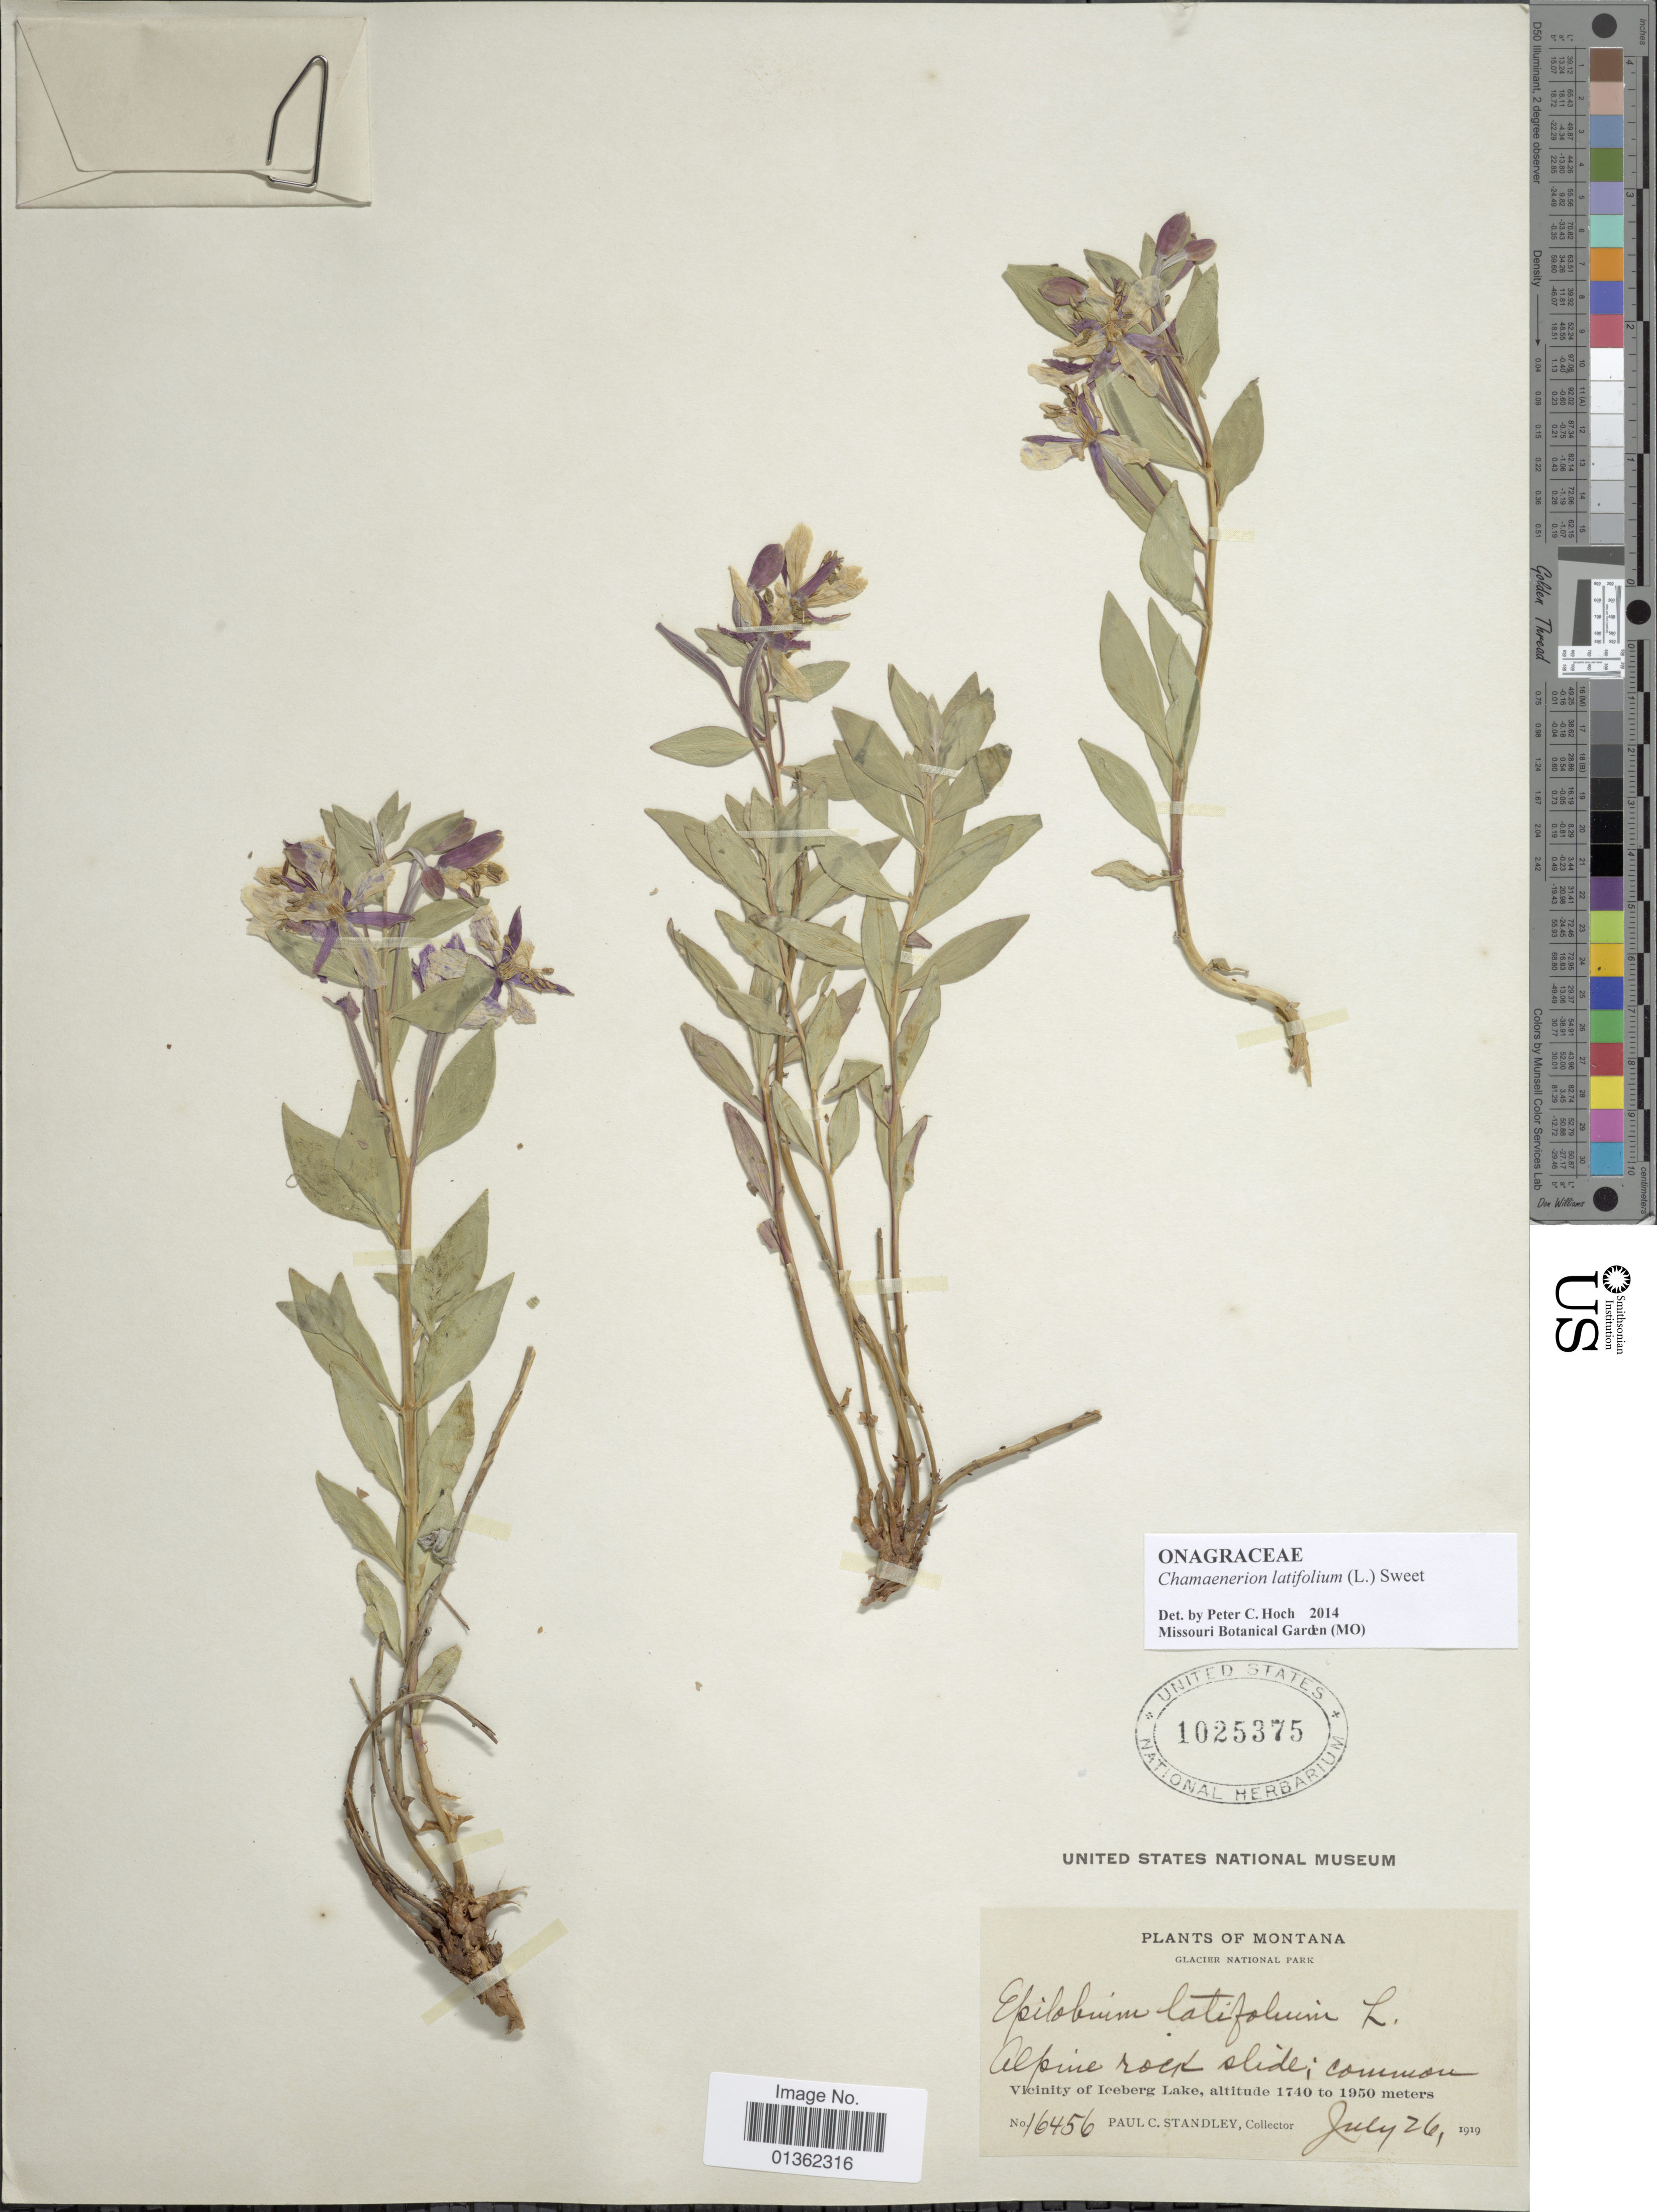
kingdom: Plantae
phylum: Tracheophyta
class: Magnoliopsida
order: Myrtales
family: Onagraceae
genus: Chamaenerion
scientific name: Chamaenerion latifolium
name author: (L.) Th. Fr. & Lange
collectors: P. C. Standley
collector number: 16456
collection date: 1919-07-26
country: United States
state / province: Montana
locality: Glacier National Park. Vicinity of Iceberg Lake.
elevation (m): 1740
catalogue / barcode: US 1025375